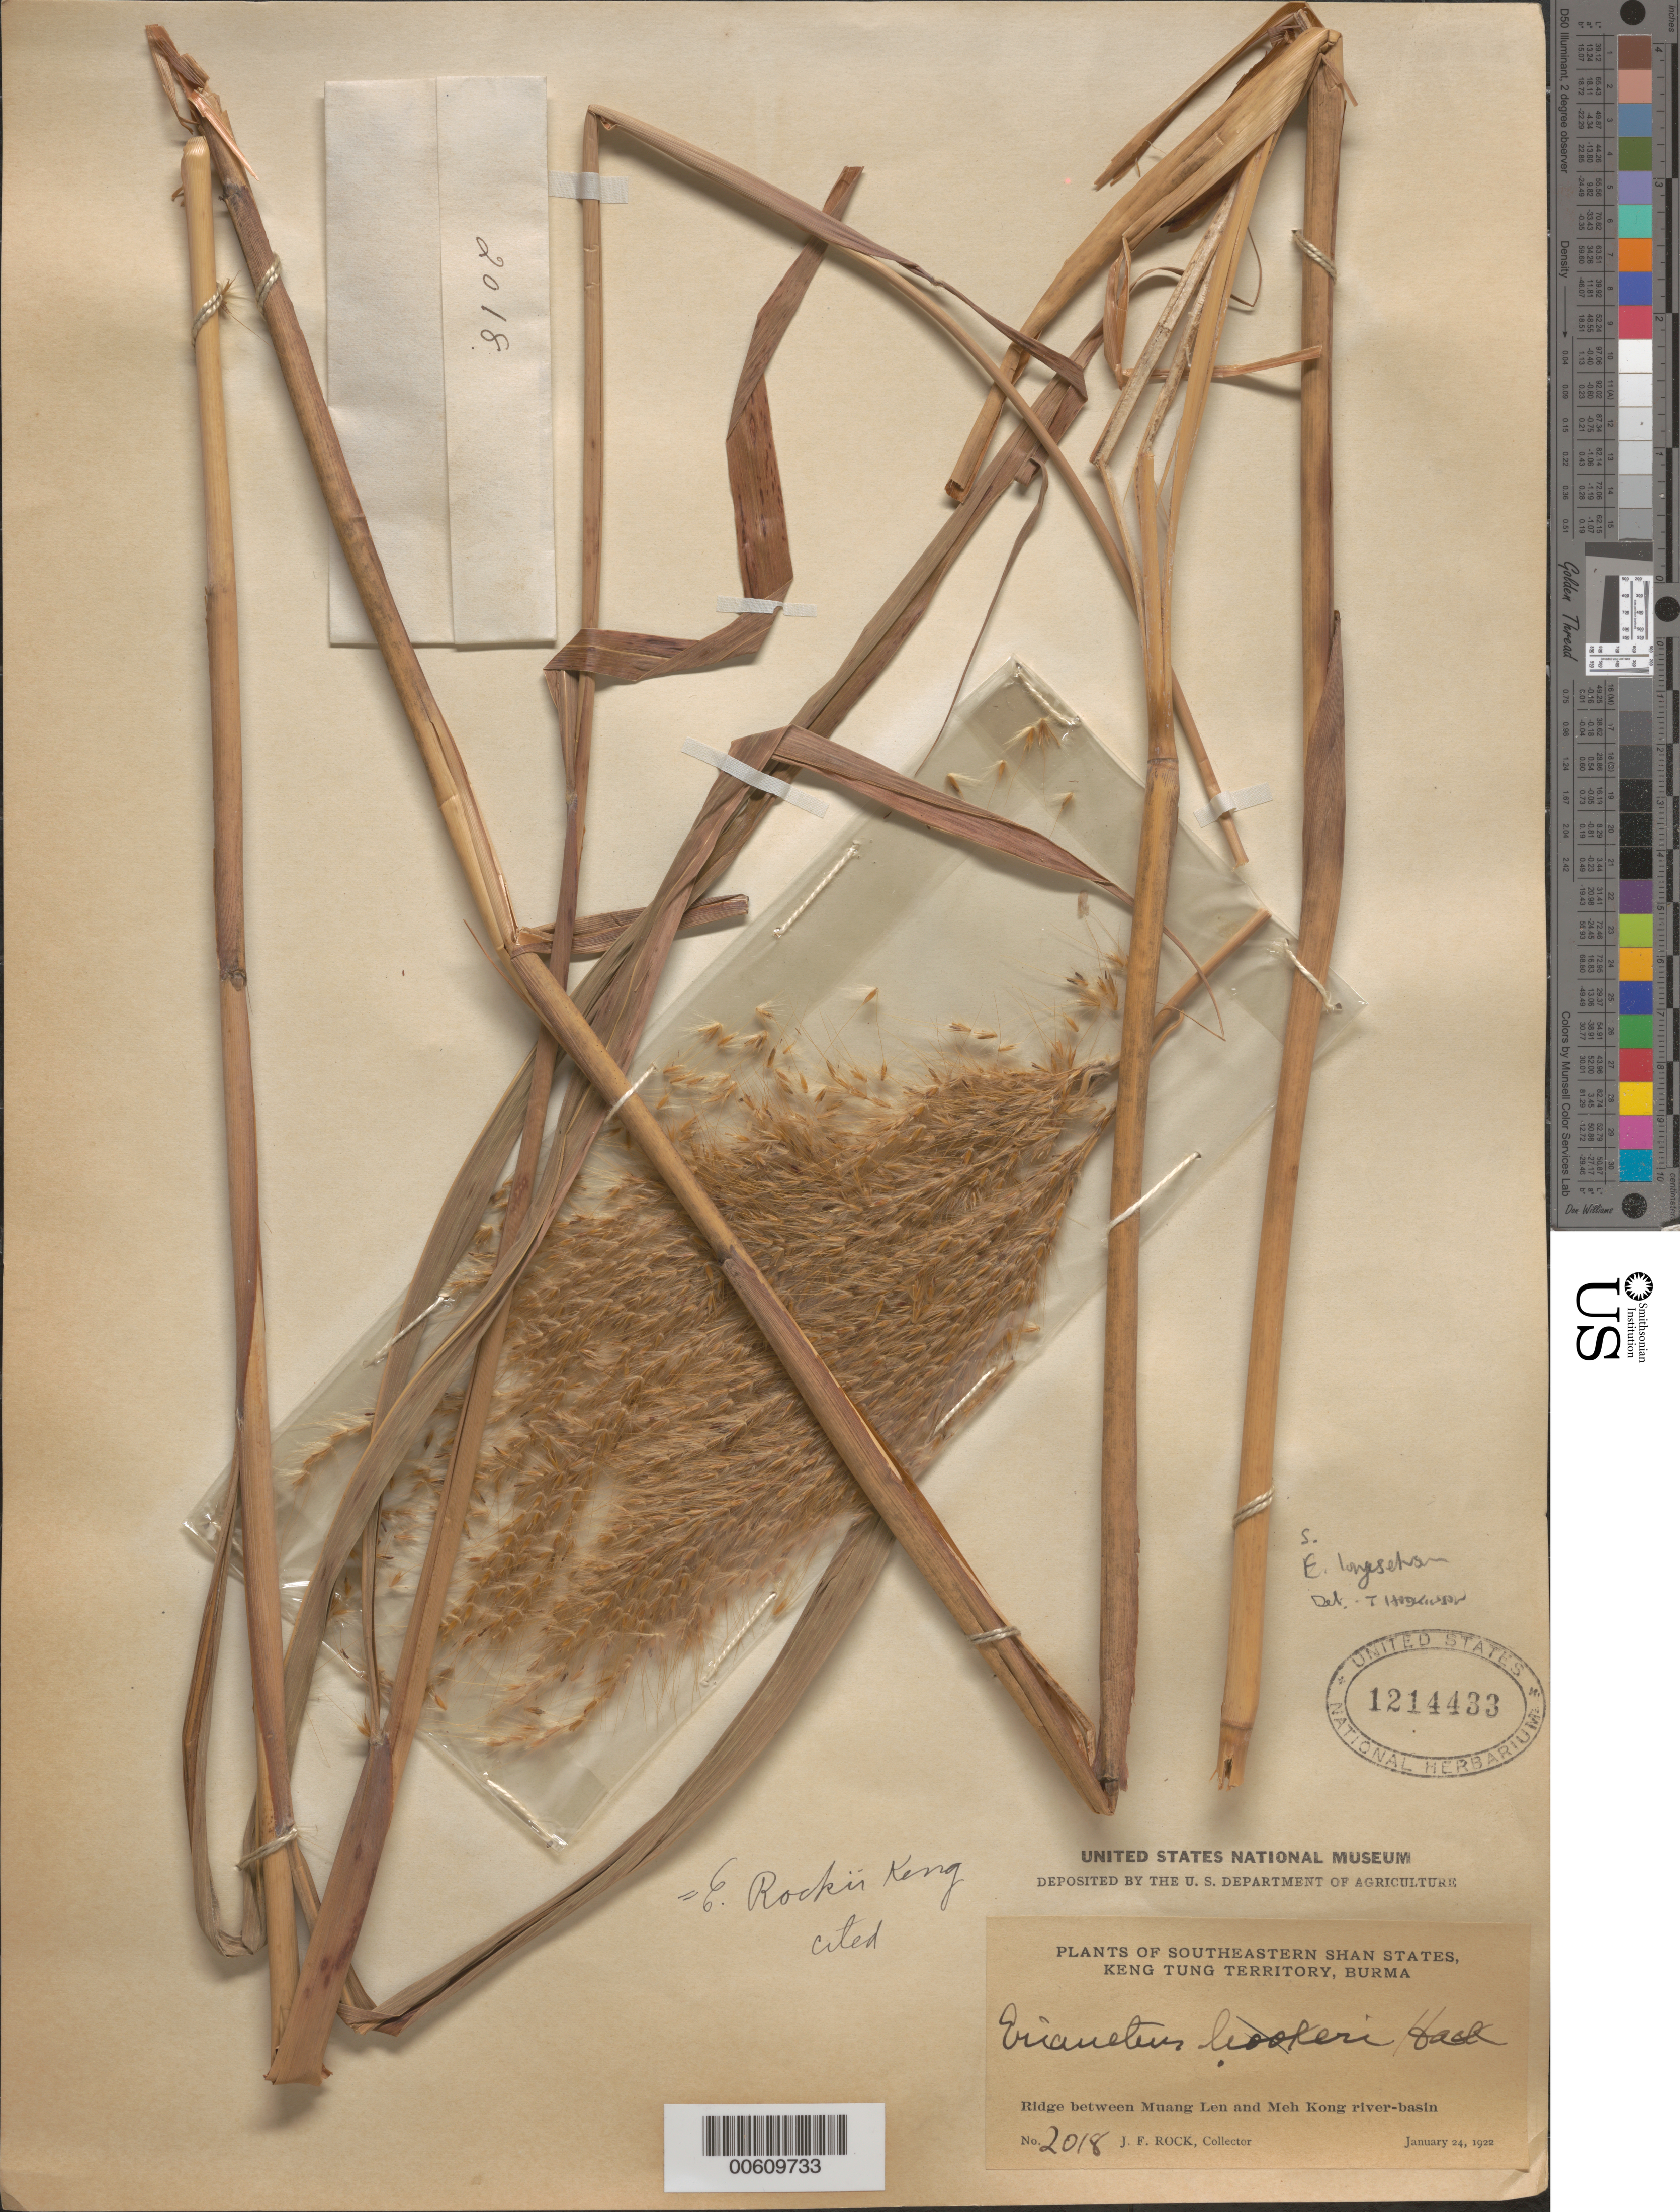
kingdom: Plantae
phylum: Tracheophyta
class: Liliopsida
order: Poales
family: Poaceae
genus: Erianthus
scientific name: Erianthus rockii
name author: Keng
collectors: J. F. Rock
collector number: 2018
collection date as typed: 24 Jan 1922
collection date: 1922-01-24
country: Myanmar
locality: Ridge between Muang Len and Meh Kong river-basin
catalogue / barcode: US 1214433